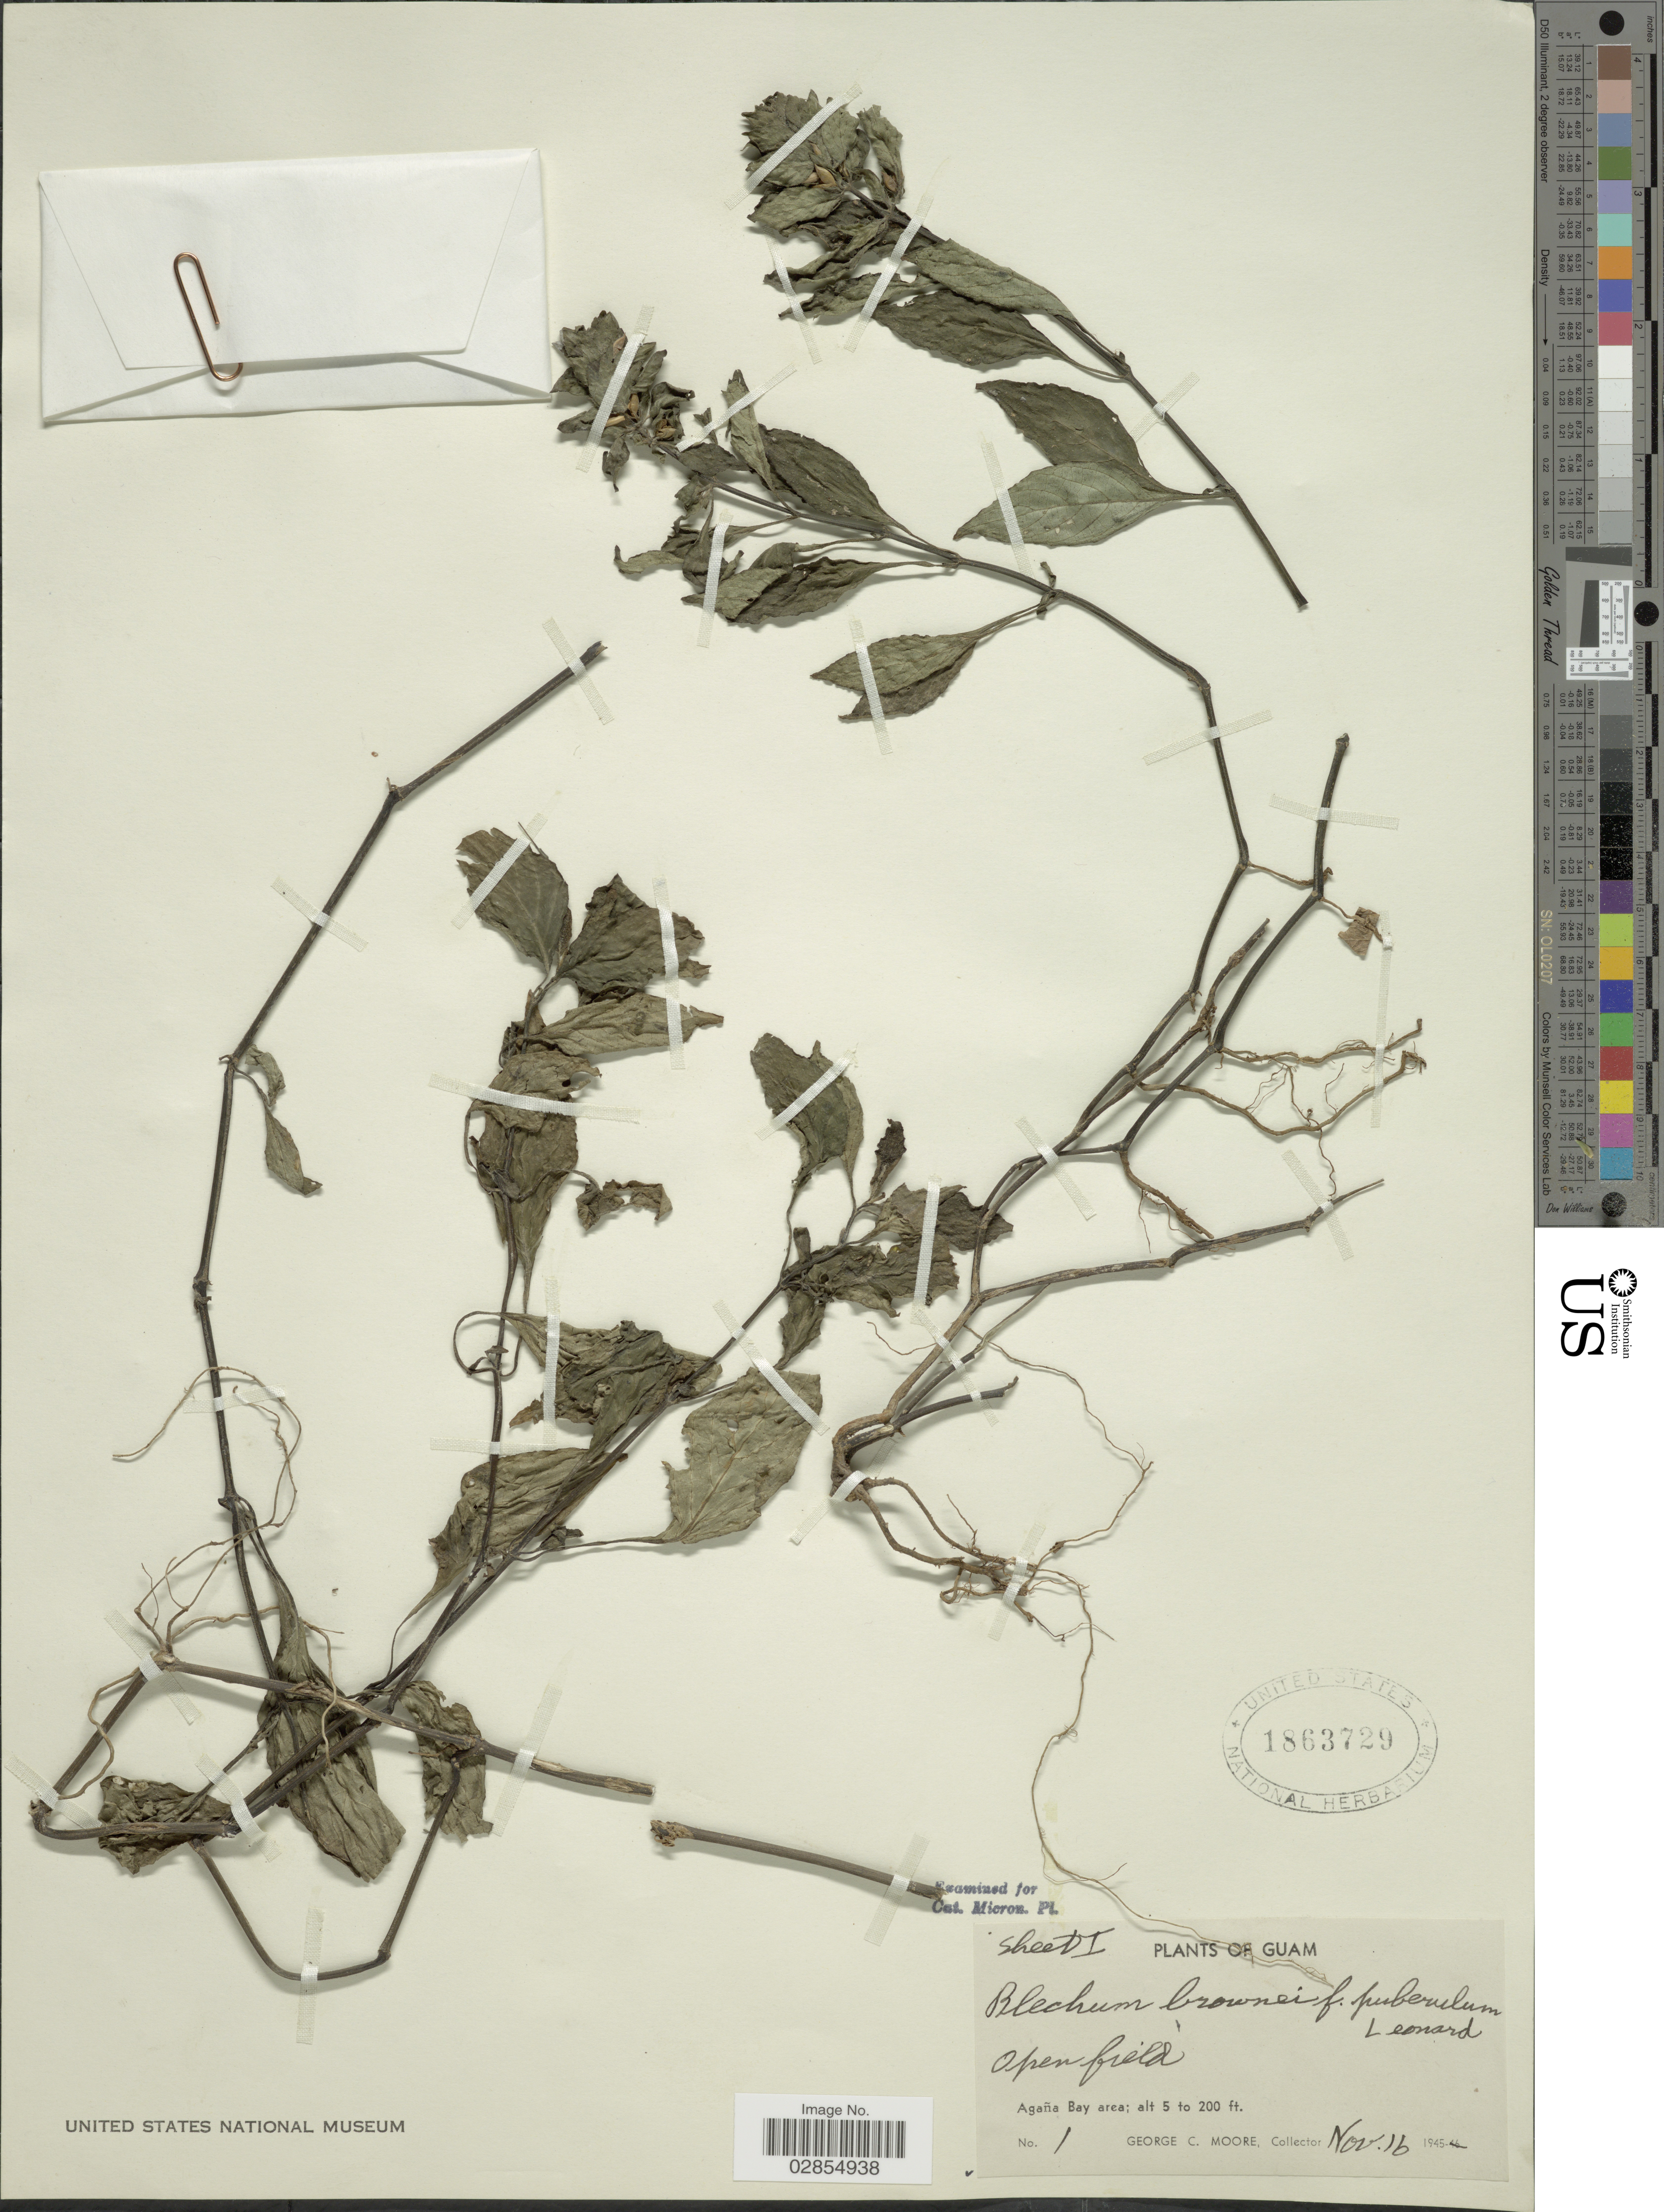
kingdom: Plantae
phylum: Tracheophyta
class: Magnoliopsida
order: Lamiales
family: Acanthaceae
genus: Blechum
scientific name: Blechum pyramidatum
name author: (Lam.) Urb.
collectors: G. C. Moore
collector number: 1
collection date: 1945-11-16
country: Guam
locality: Agaña Bay area.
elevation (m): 2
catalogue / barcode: US 1863729